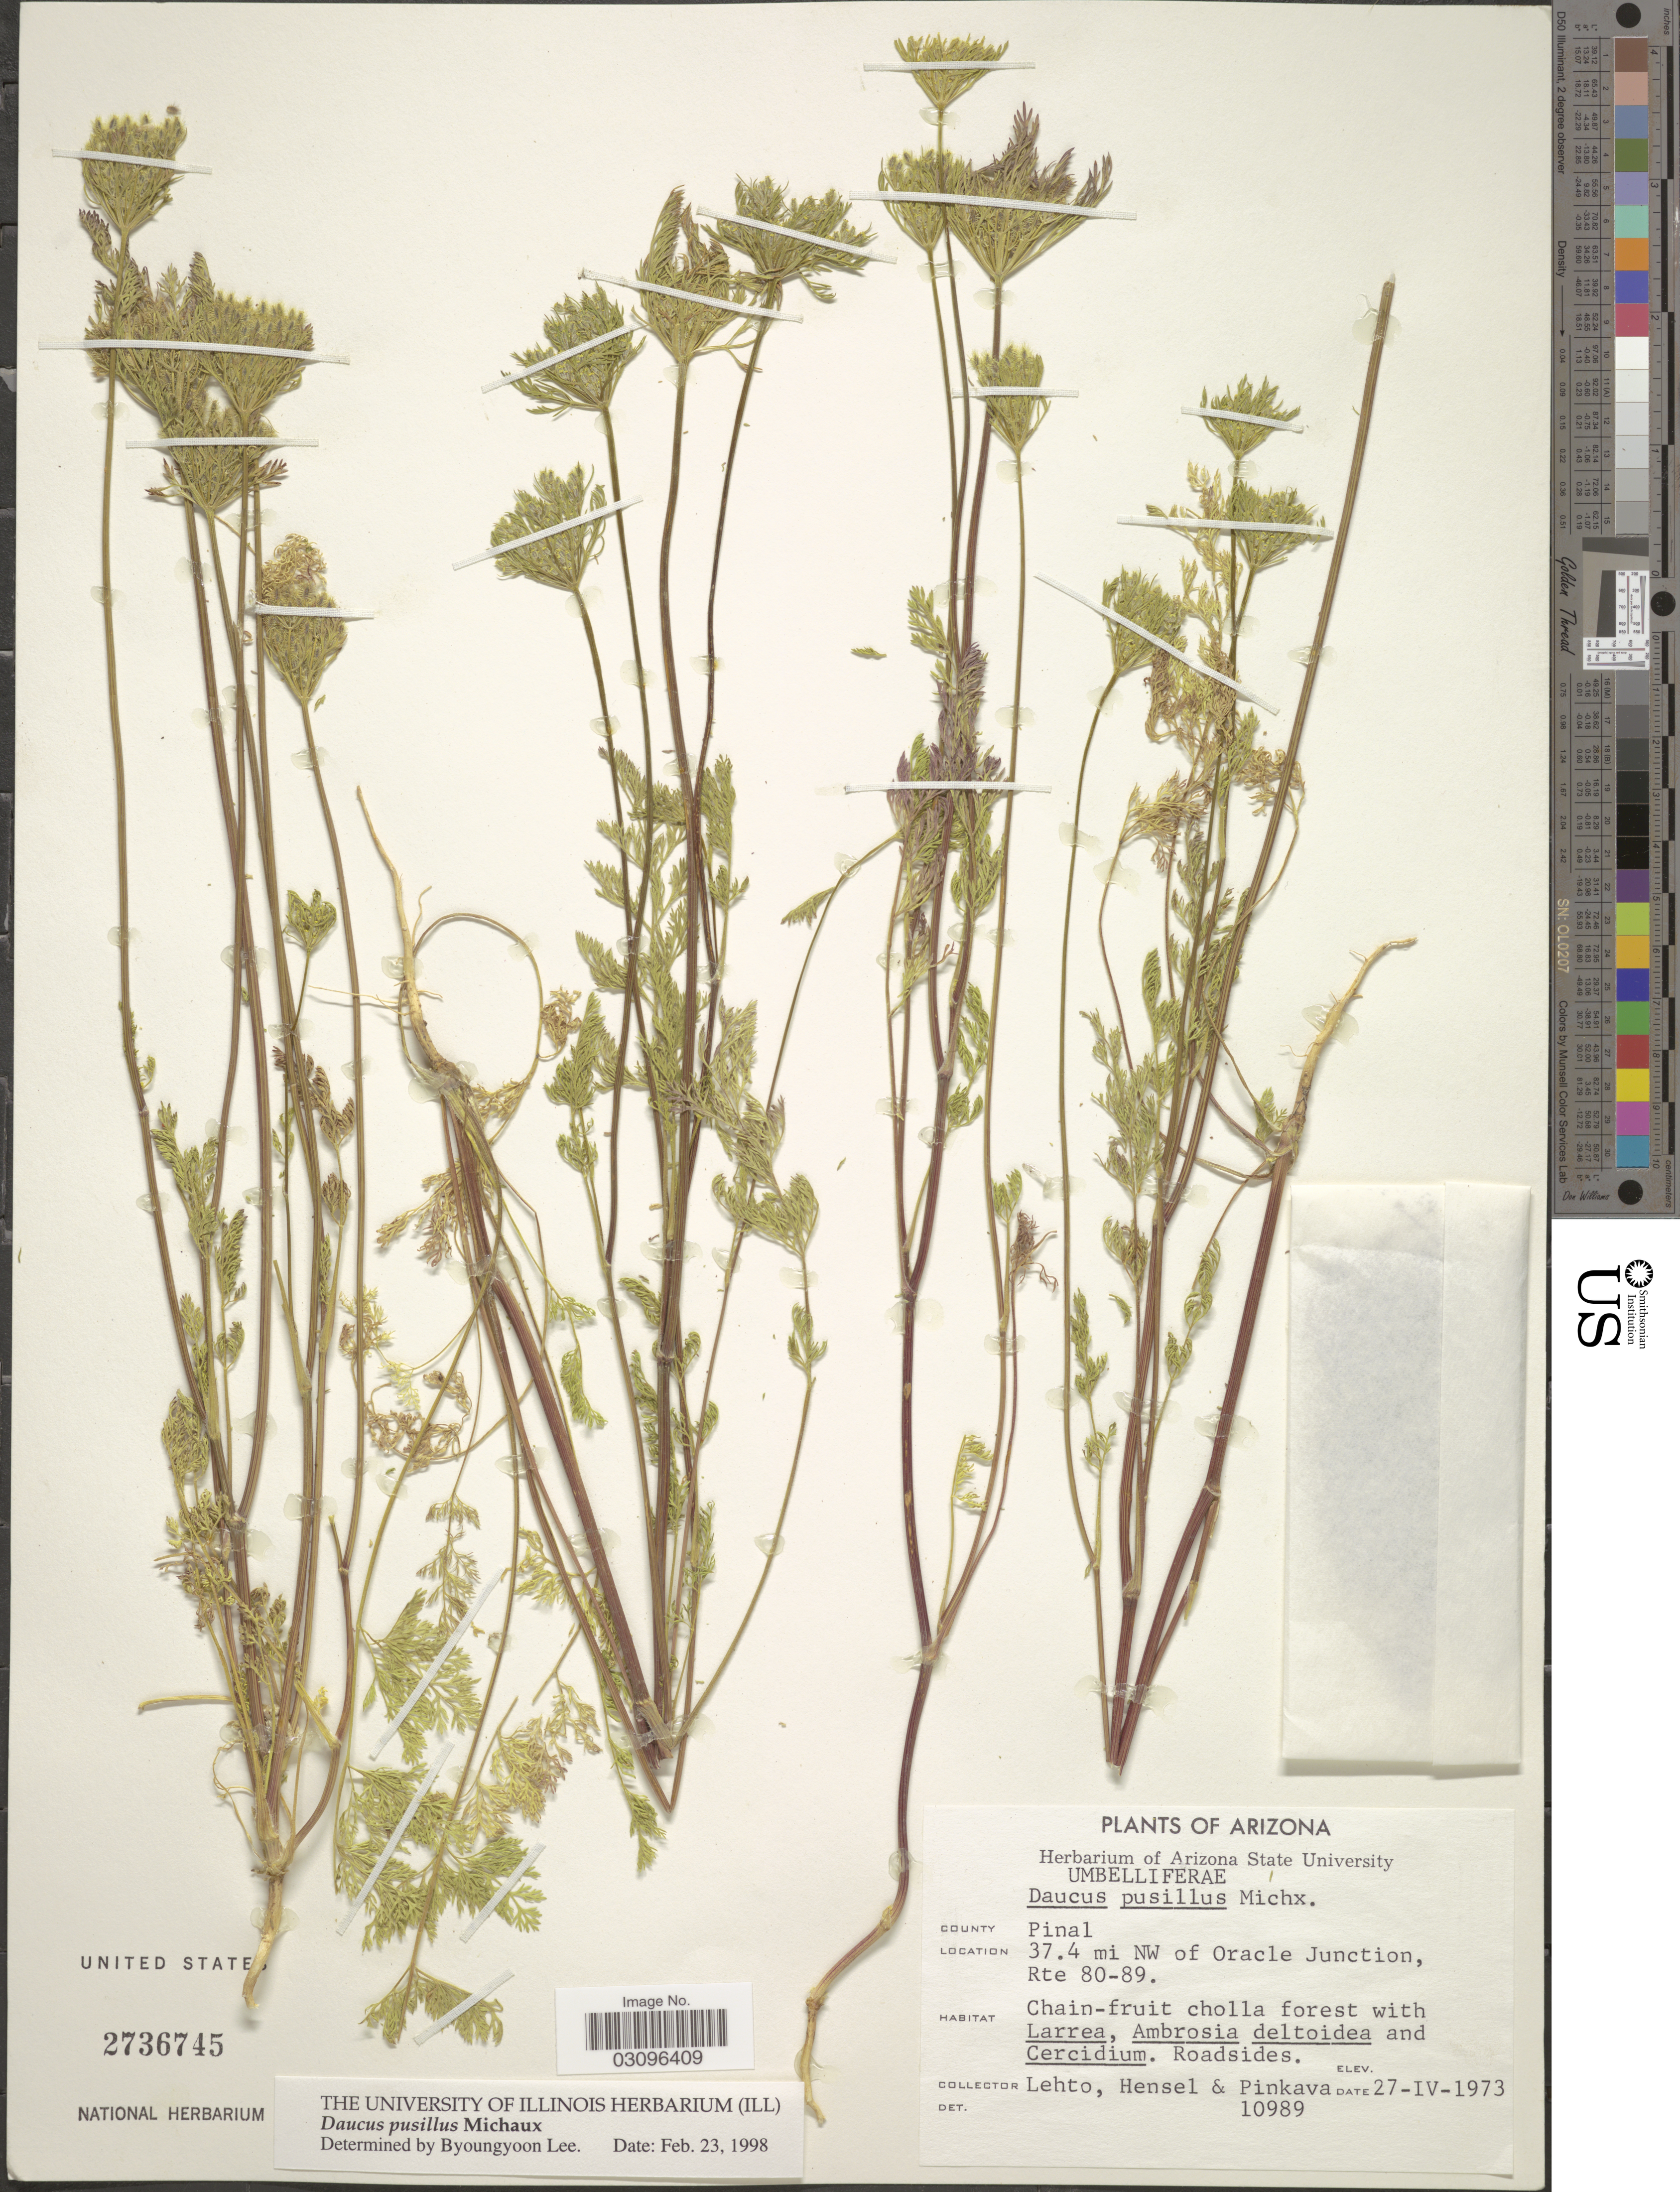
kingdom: Plantae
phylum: Tracheophyta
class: Magnoliopsida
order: Apiales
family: Apiaceae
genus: Daucus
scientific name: Daucus pusillus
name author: Michx.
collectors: -. Lehto, -. Hensel & -. Pinkava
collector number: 10989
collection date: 1973-04-27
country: United States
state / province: Arizona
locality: County Pinal. 37.4 mi NW of Oracle Junction, Rte 80-89.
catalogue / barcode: US 2736745